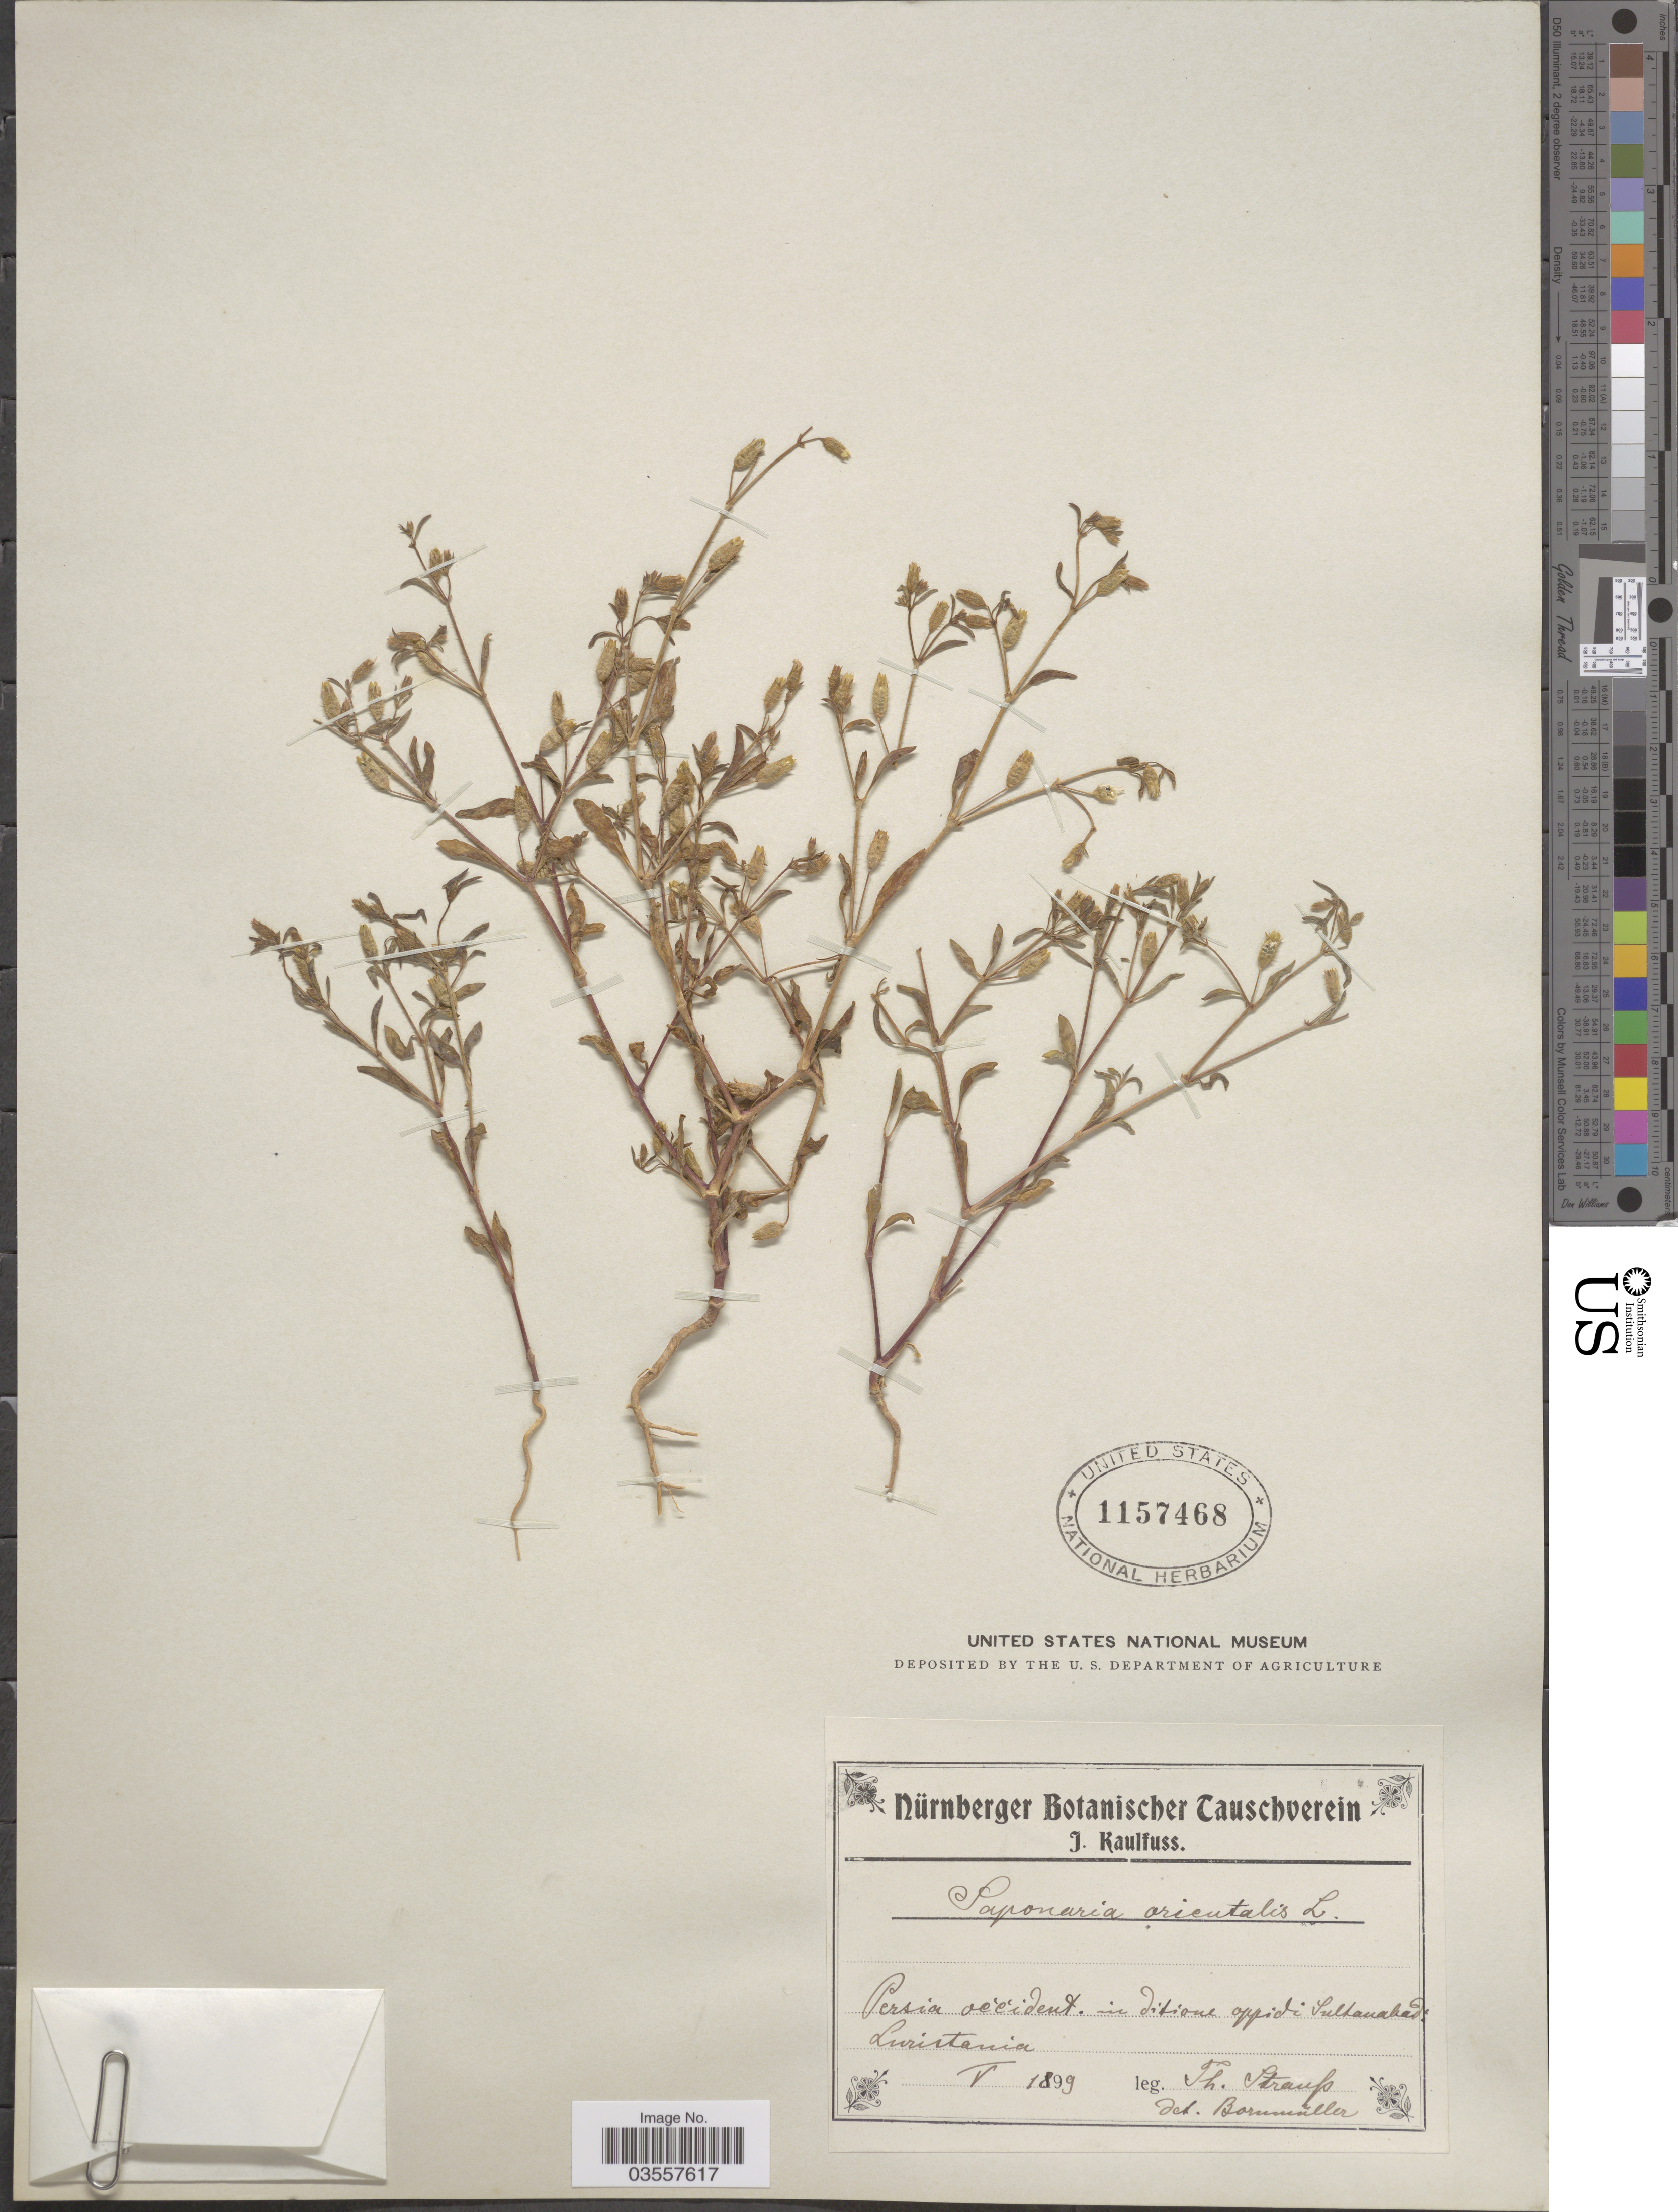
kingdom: Plantae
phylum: Tracheophyta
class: Magnoliopsida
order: Caryophyllales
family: Caryophyllaceae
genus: Saponaria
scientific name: Saponaria orientalis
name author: L.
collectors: T. Straup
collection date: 1899-05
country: Iran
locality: Persia occident. in ditione oppidi Sultanabad Luristania.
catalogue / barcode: US 1157468